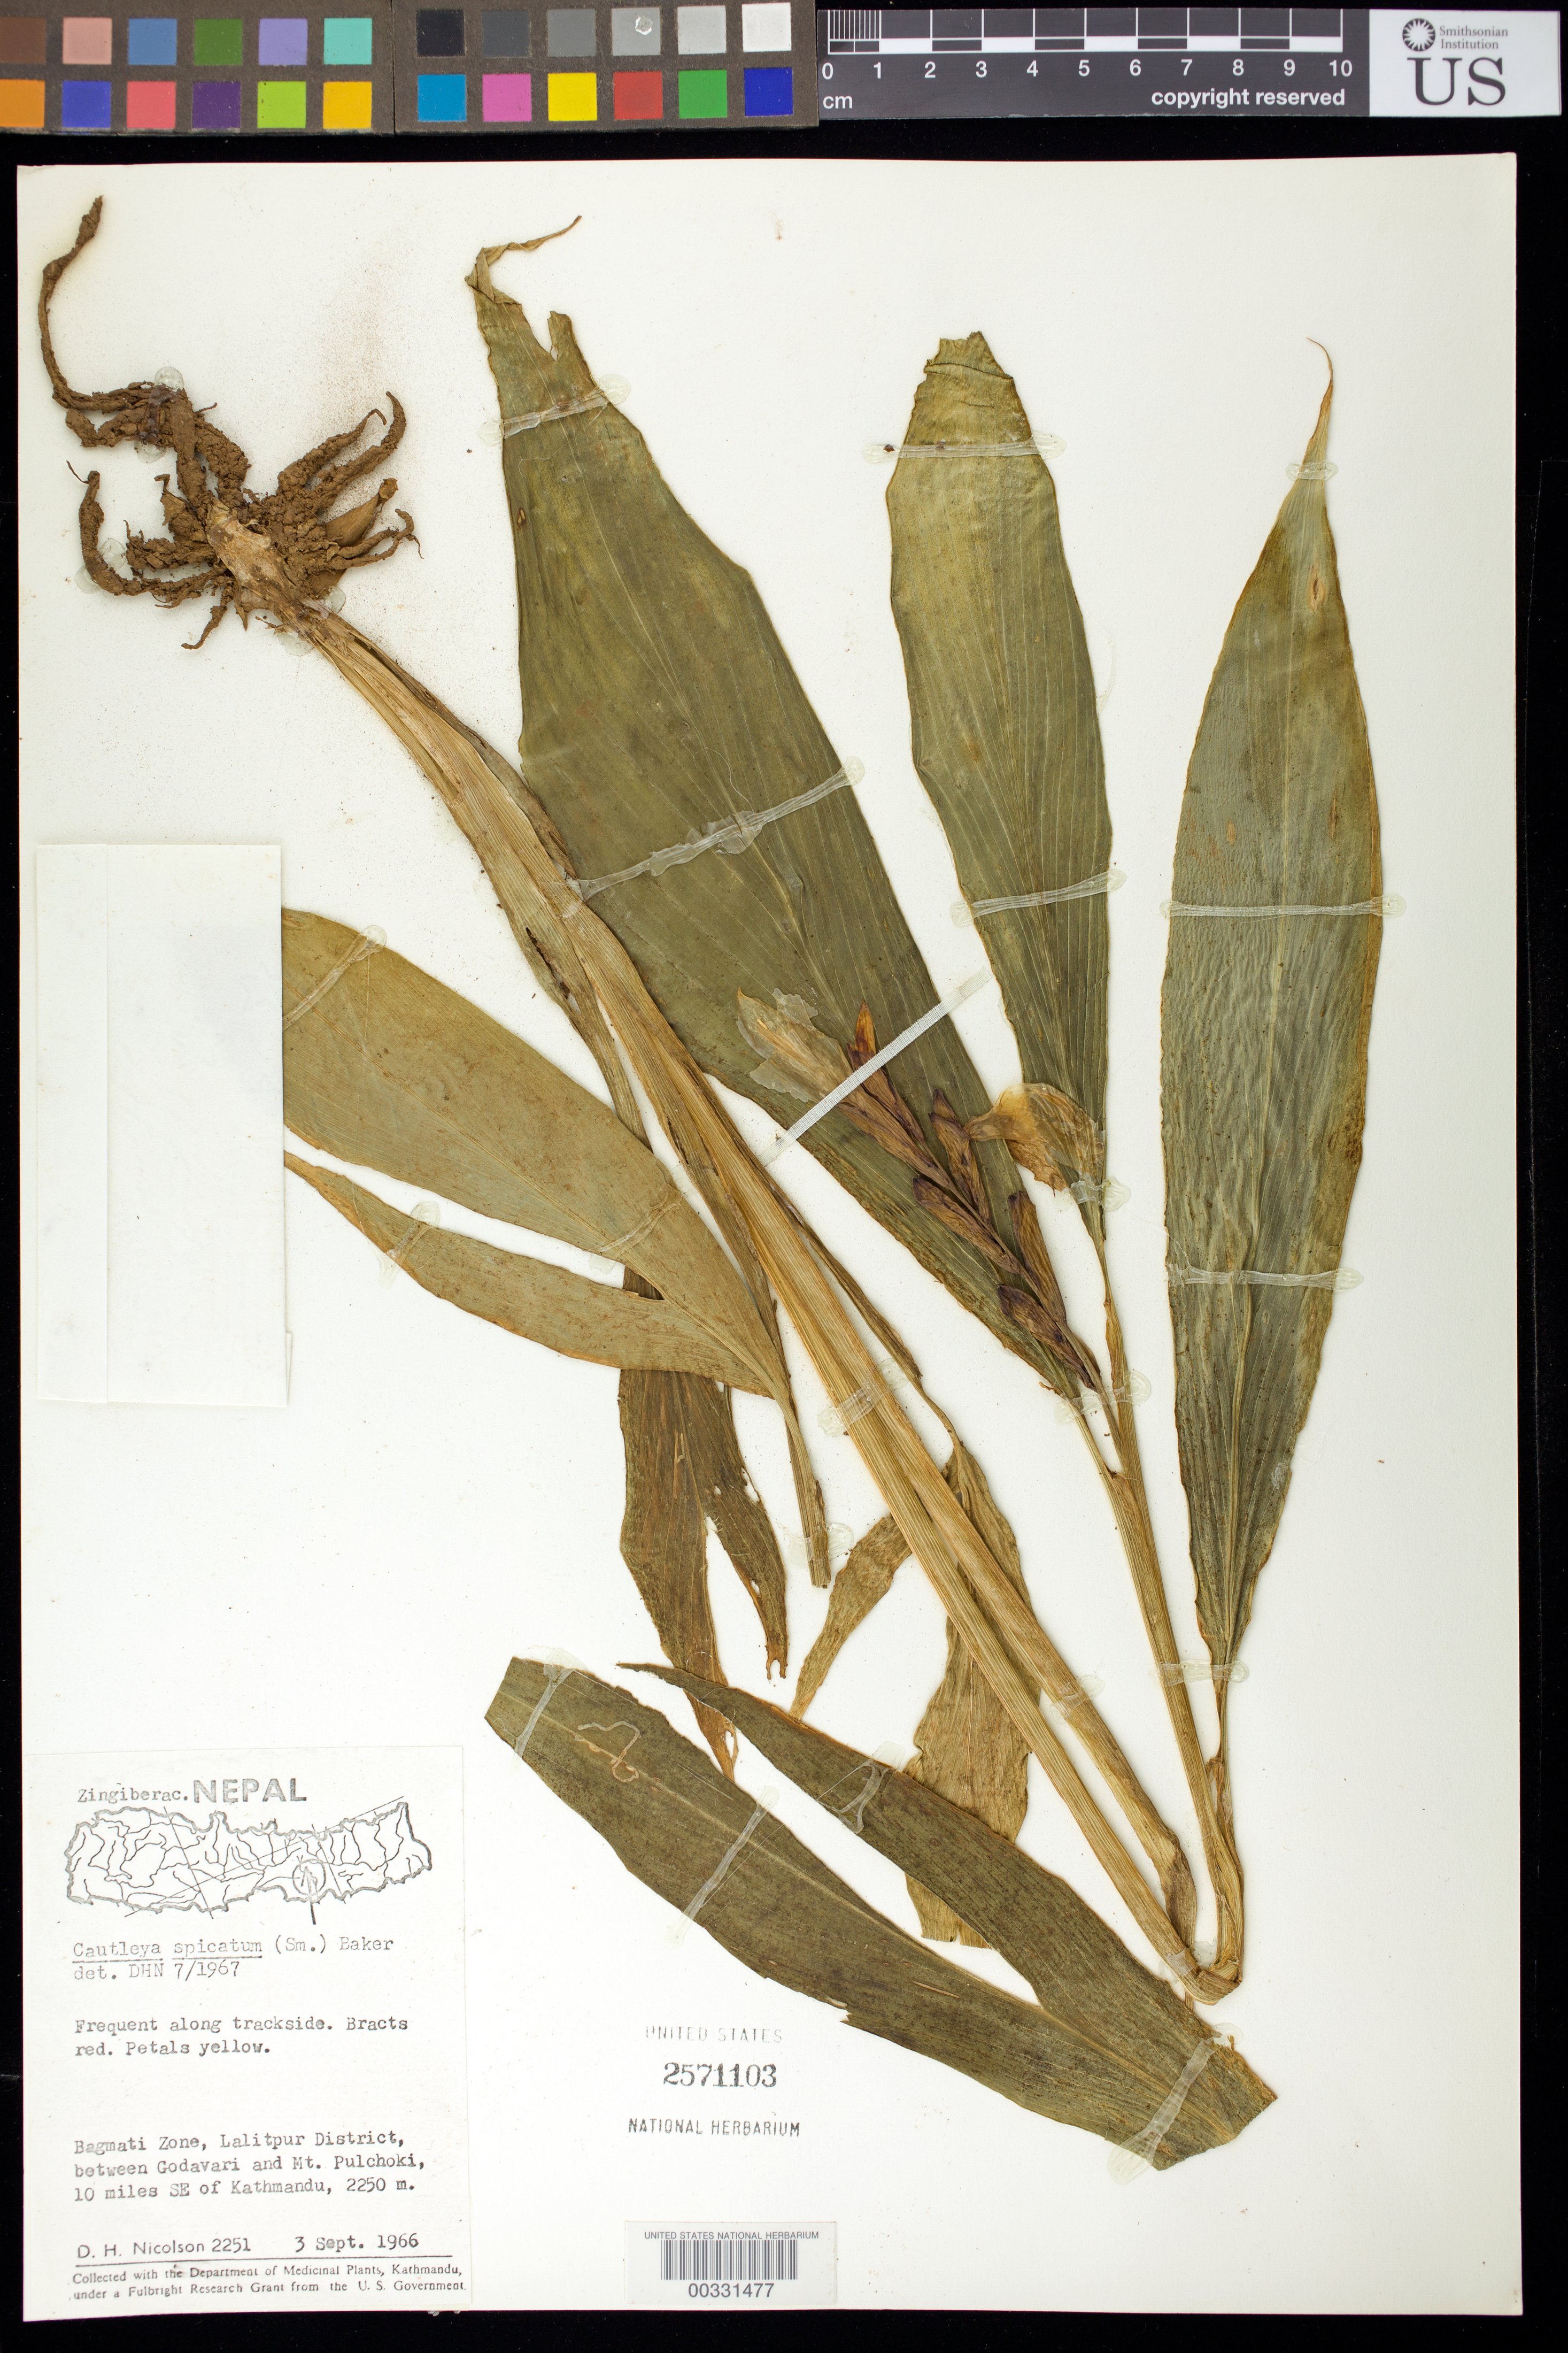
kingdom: Plantae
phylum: Tracheophyta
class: Liliopsida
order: Zingiberales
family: Zingiberaceae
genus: Cautleya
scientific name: Cautleya spicata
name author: (Sm.) Baker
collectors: D. H. Nicolson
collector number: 2251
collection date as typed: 03 Sep 1966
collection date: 1966-09-03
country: Nepal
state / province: Bagmati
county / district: Lalitpur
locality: Between godavari and mt pulchoki, 10 mi se of kathmandu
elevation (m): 2250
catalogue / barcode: US 2571103